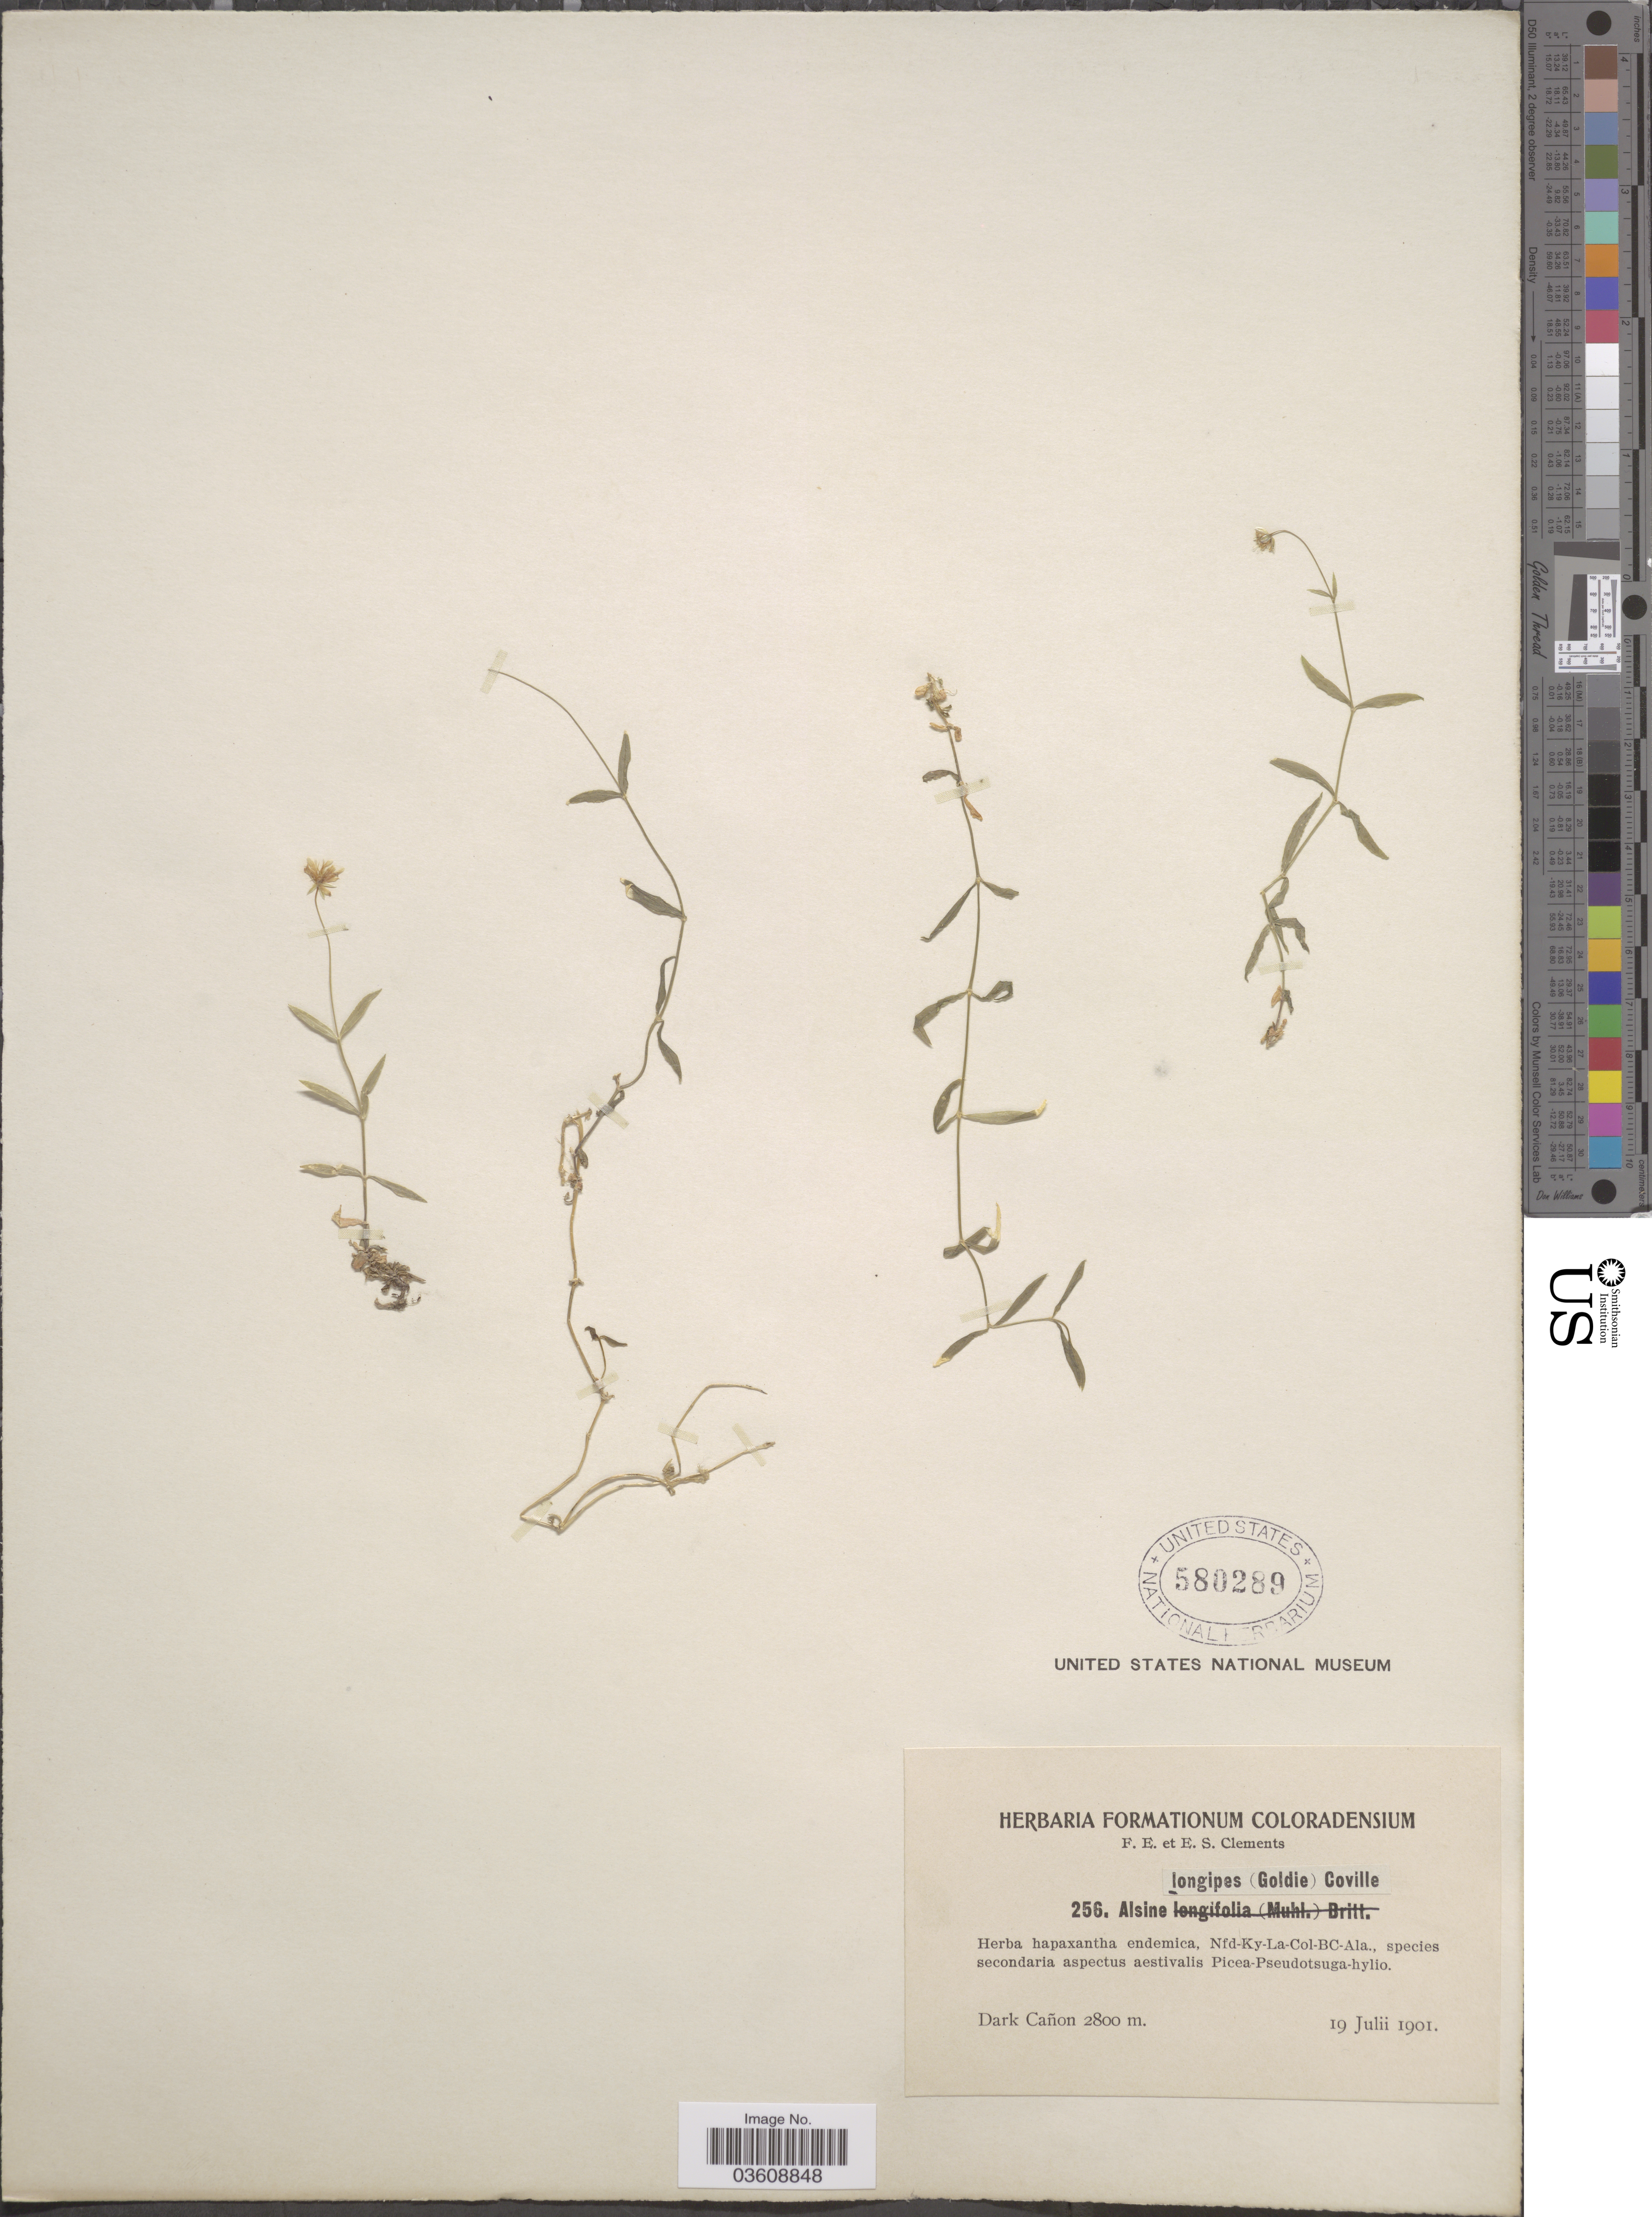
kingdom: Plantae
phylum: Tracheophyta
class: Magnoliopsida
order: Caryophyllales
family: Caryophyllaceae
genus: Stellaria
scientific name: Stellaria longipes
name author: Goldie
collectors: F. E. Clements & E. S. Clements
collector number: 256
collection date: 1901-07-19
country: United States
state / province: Colorado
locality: Dark Cañon.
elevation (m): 2800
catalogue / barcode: US 580289